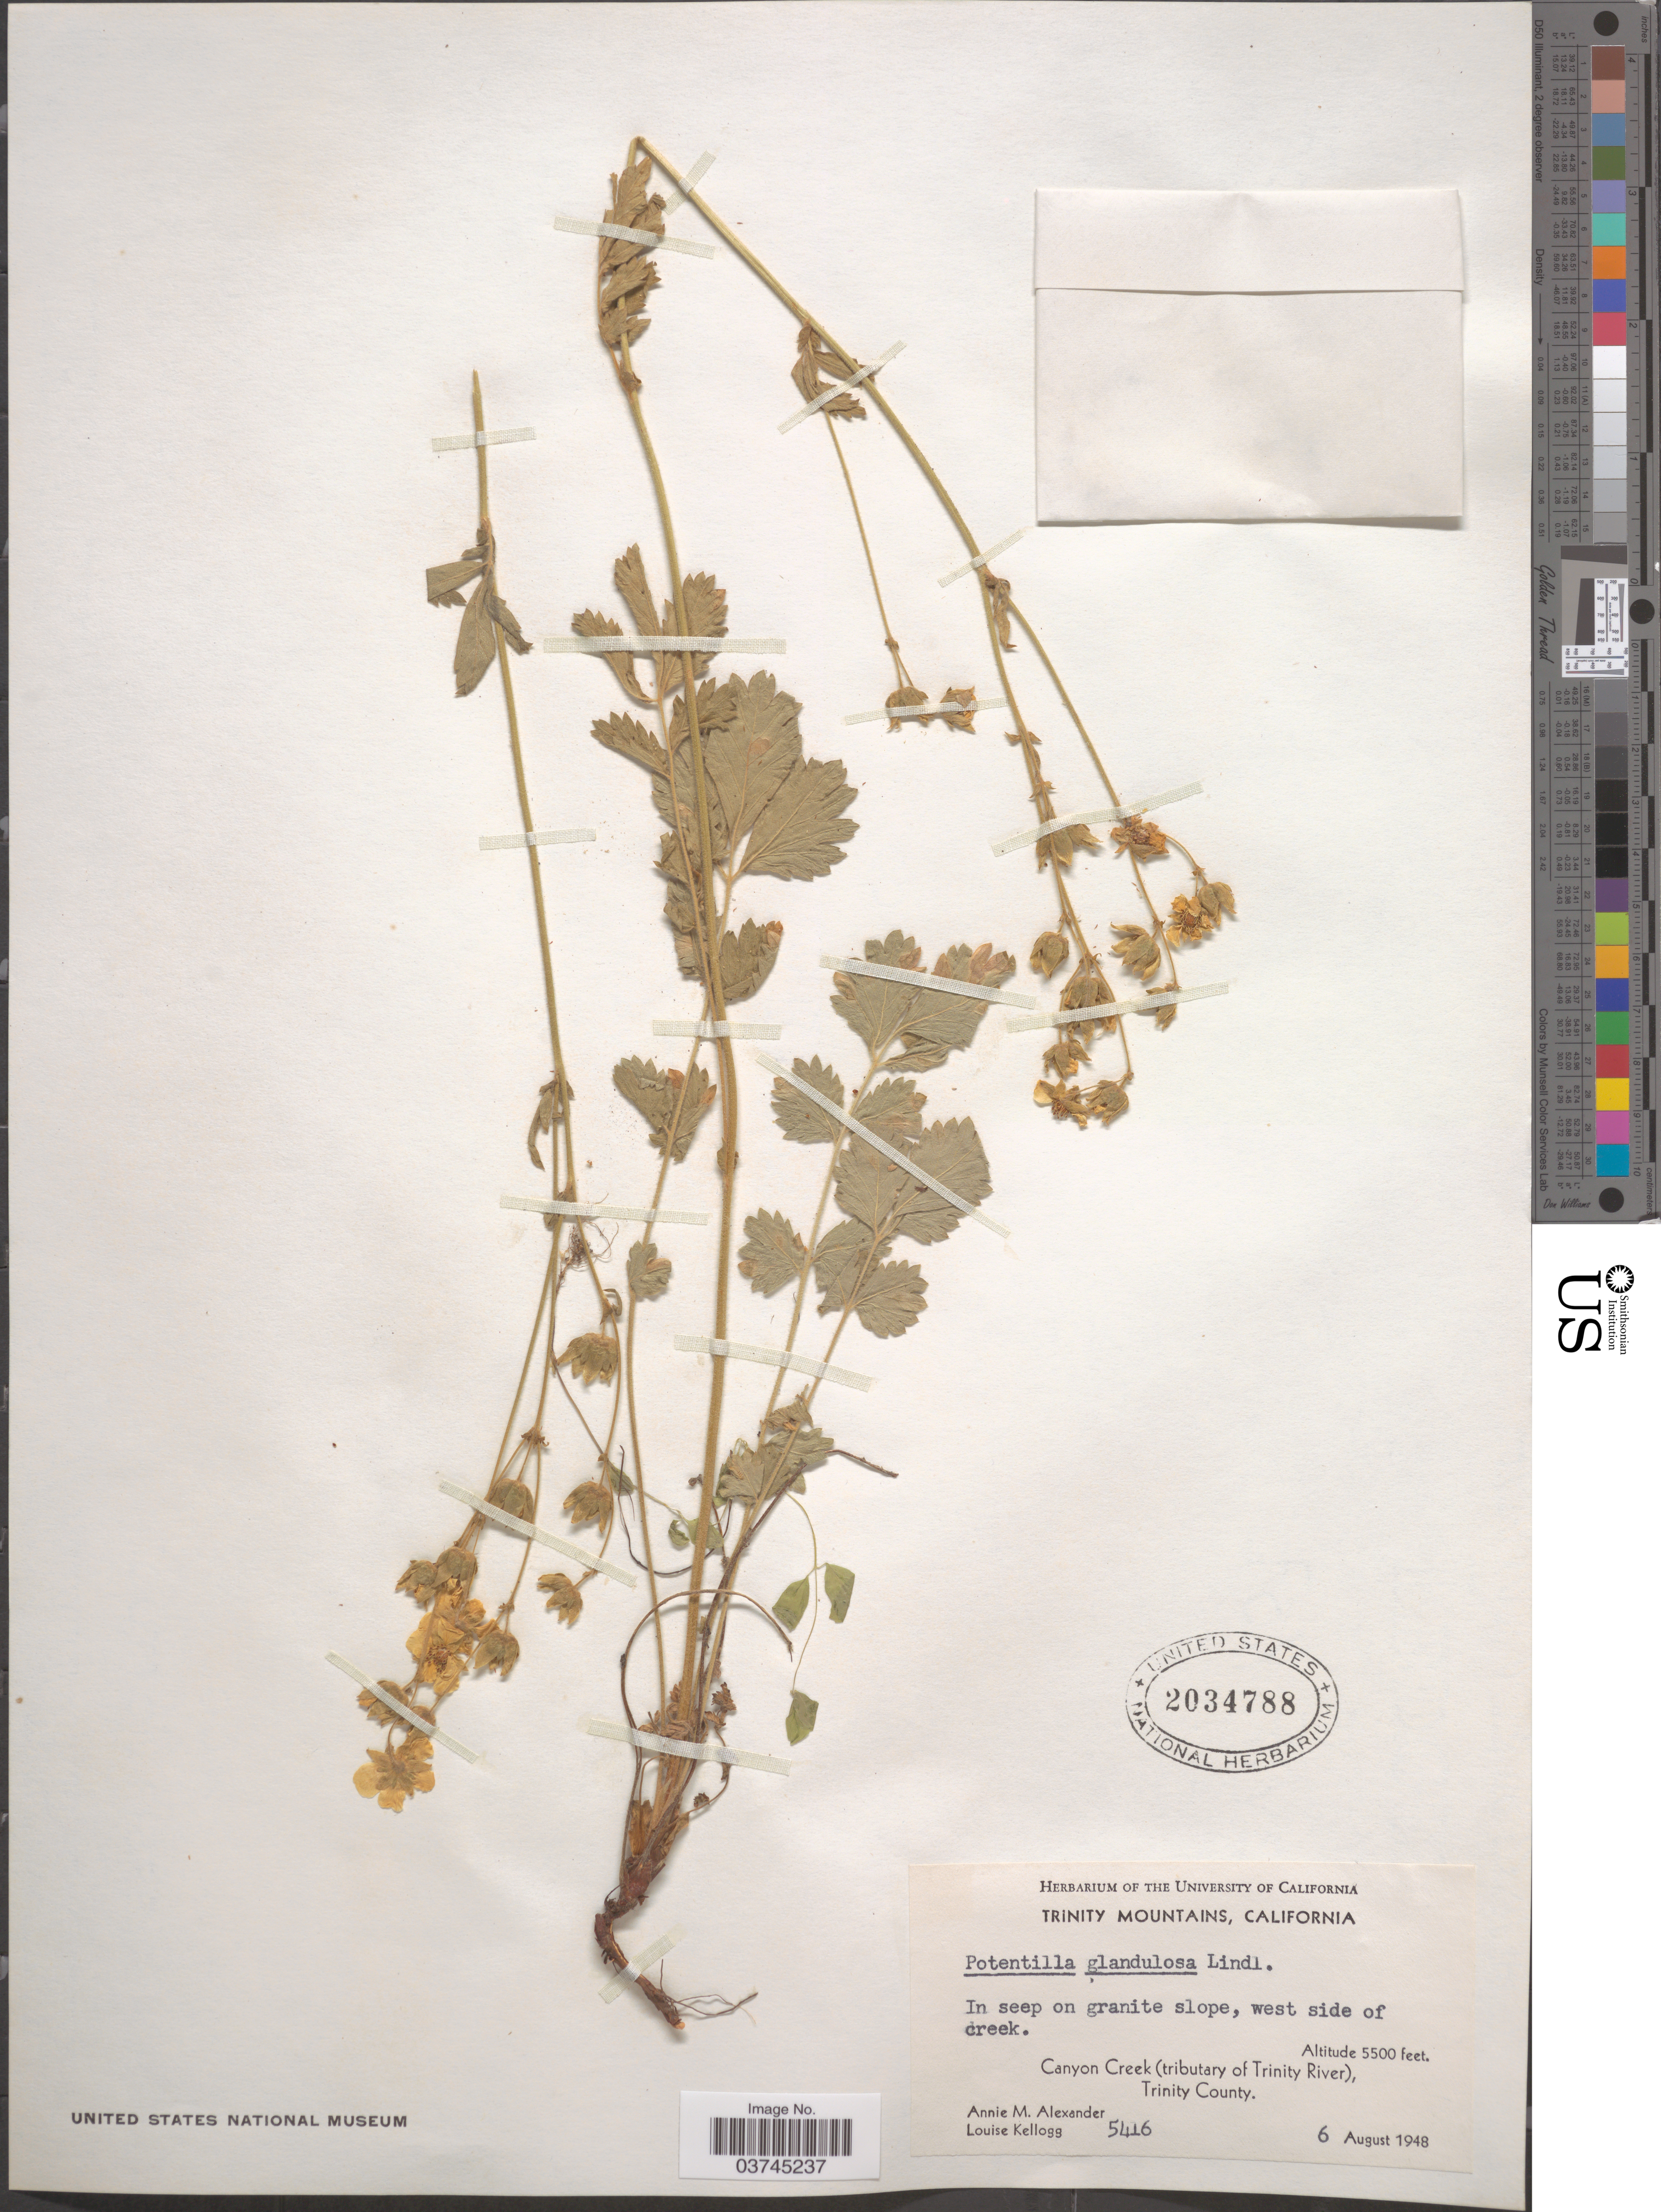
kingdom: Plantae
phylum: Tracheophyta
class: Magnoliopsida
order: Rosales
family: Rosaceae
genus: Drymocallis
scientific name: Drymocallis glandulosa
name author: (Lindl.) Rydb.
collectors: A. M. Alexander & L. Kellog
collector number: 5416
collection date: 1948-08-06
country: United States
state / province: California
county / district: Trinity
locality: Trinity Mountains. West side of creek. Canyon Creek (tributary of Trinity River), Trinity County.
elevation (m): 1676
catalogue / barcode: US 2034788